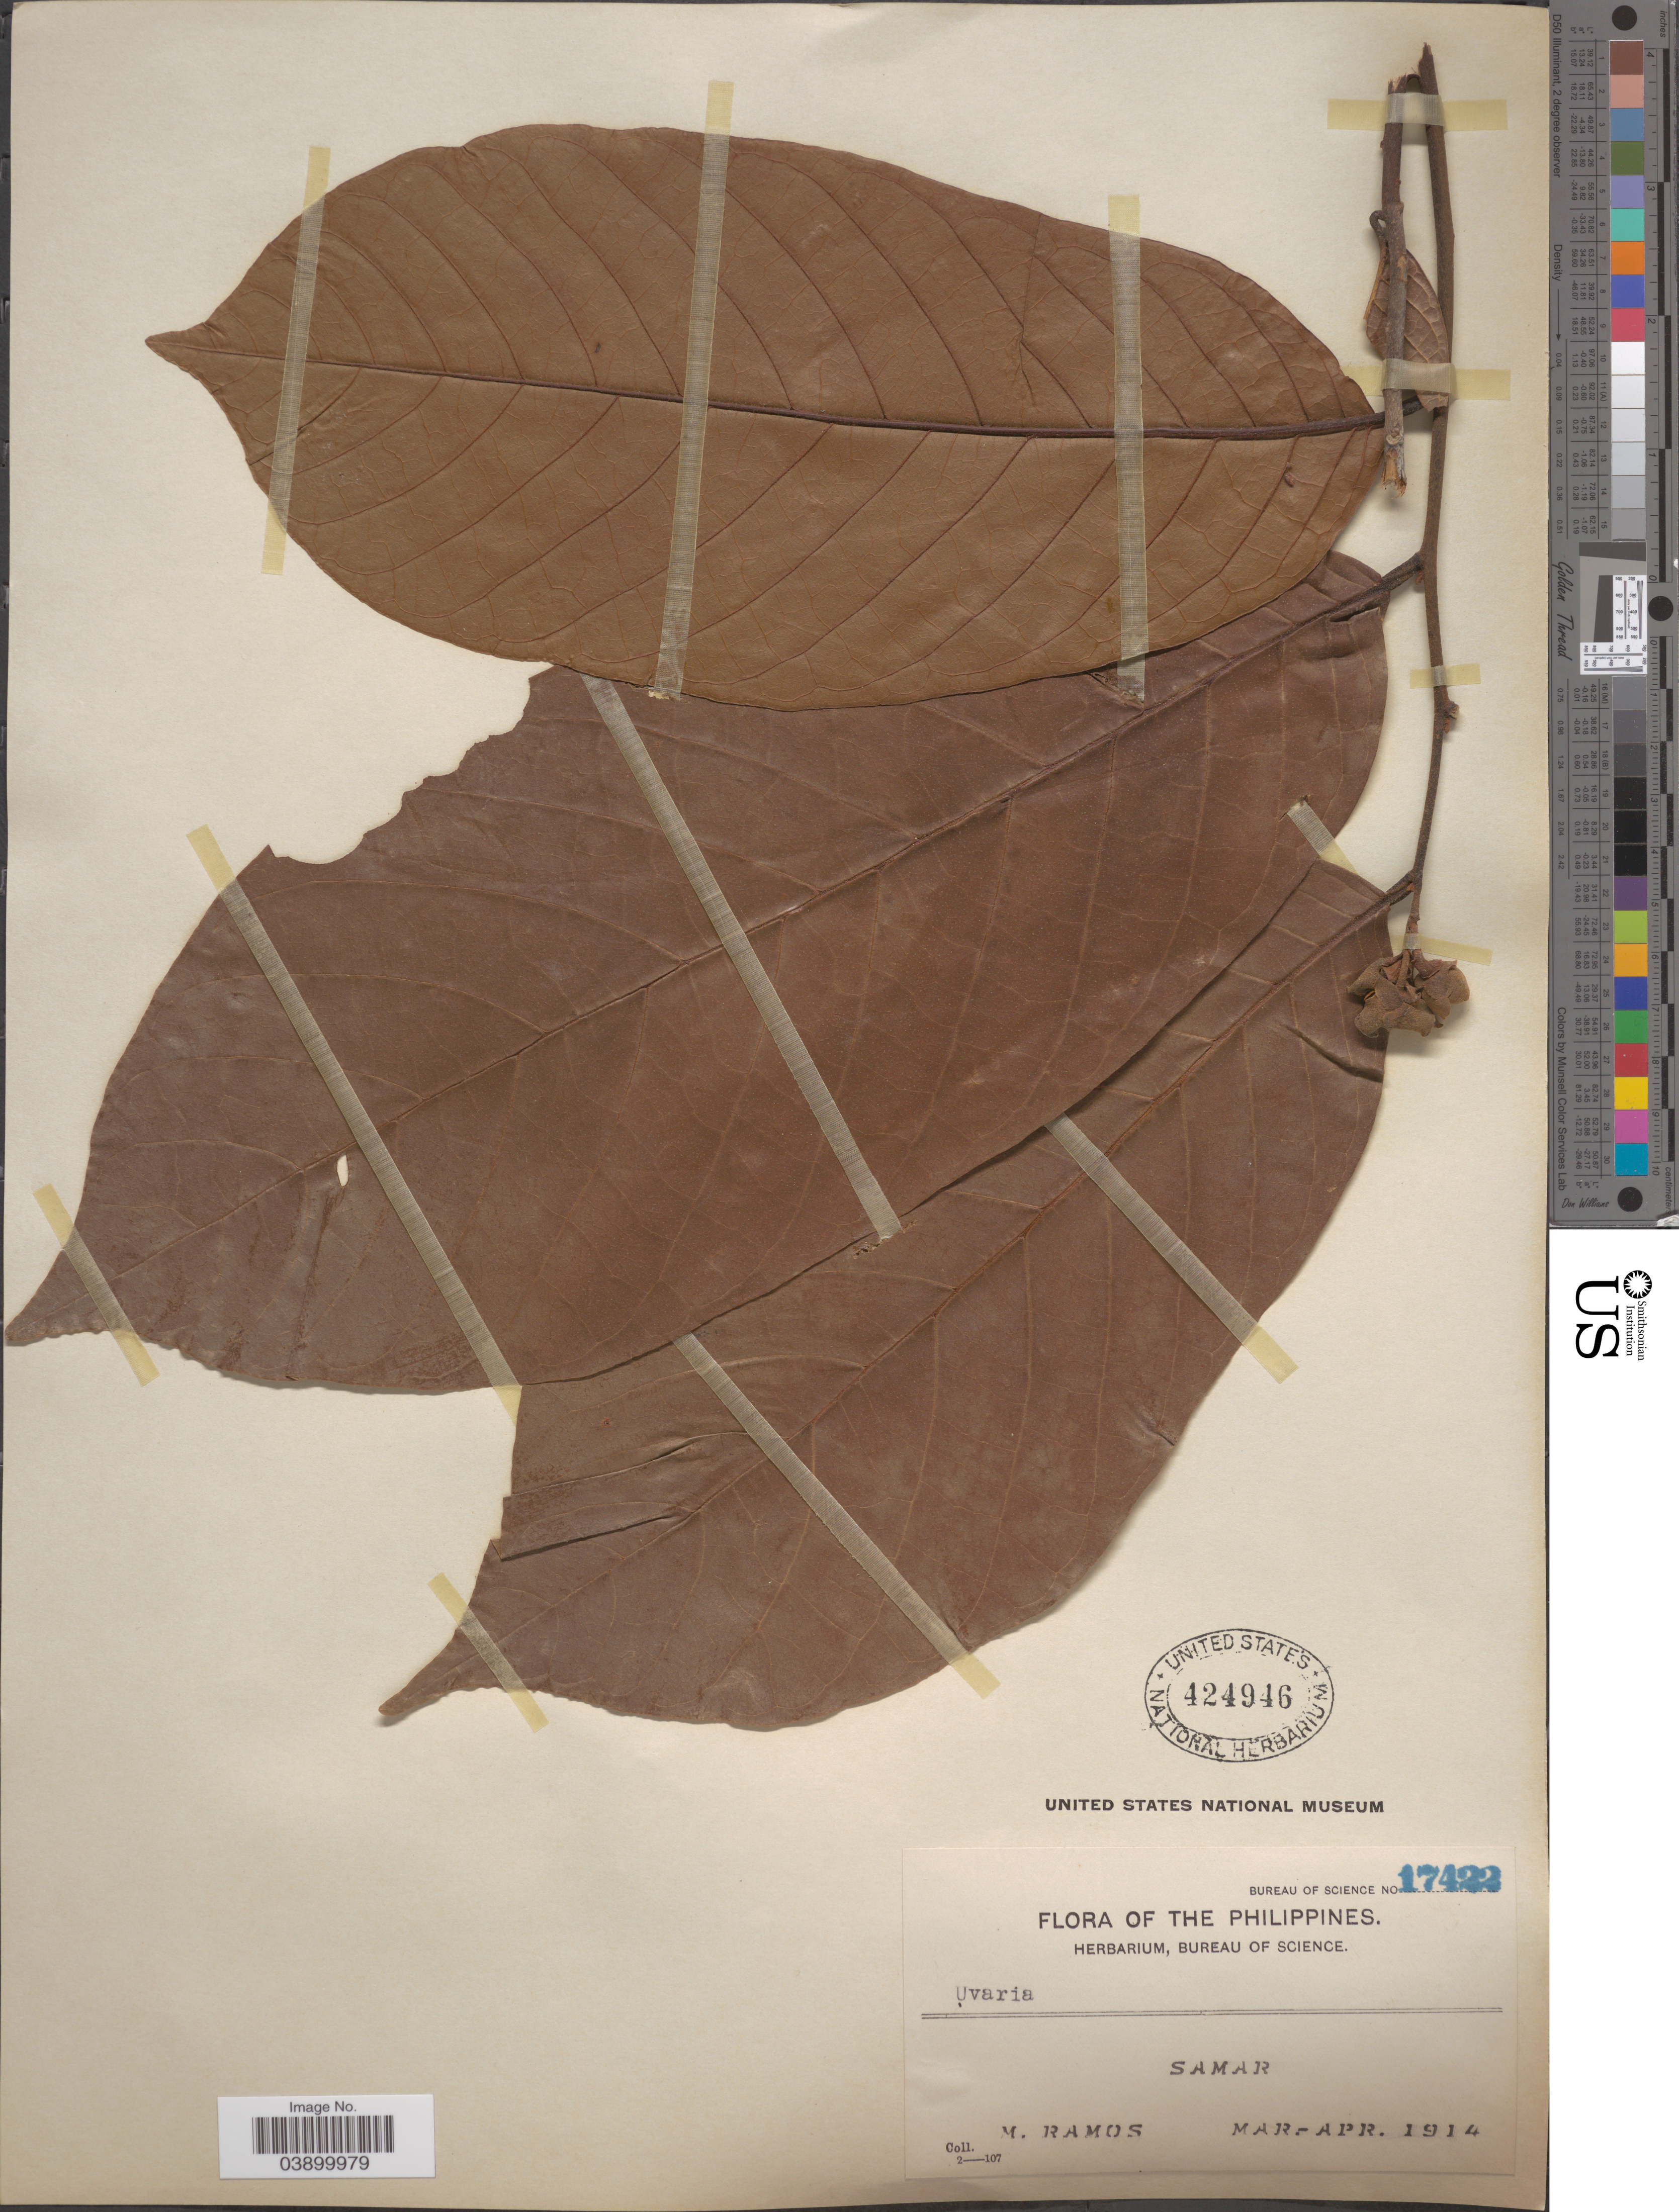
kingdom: Plantae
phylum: Tracheophyta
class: Magnoliopsida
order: Magnoliales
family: Annonaceae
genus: Uvaria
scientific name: Uvaria sp.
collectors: M. Ramos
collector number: Bureau of Science 17422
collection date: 1914-03/1914-04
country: Philippines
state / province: Eastern Visayas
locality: Samar.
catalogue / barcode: US 424946